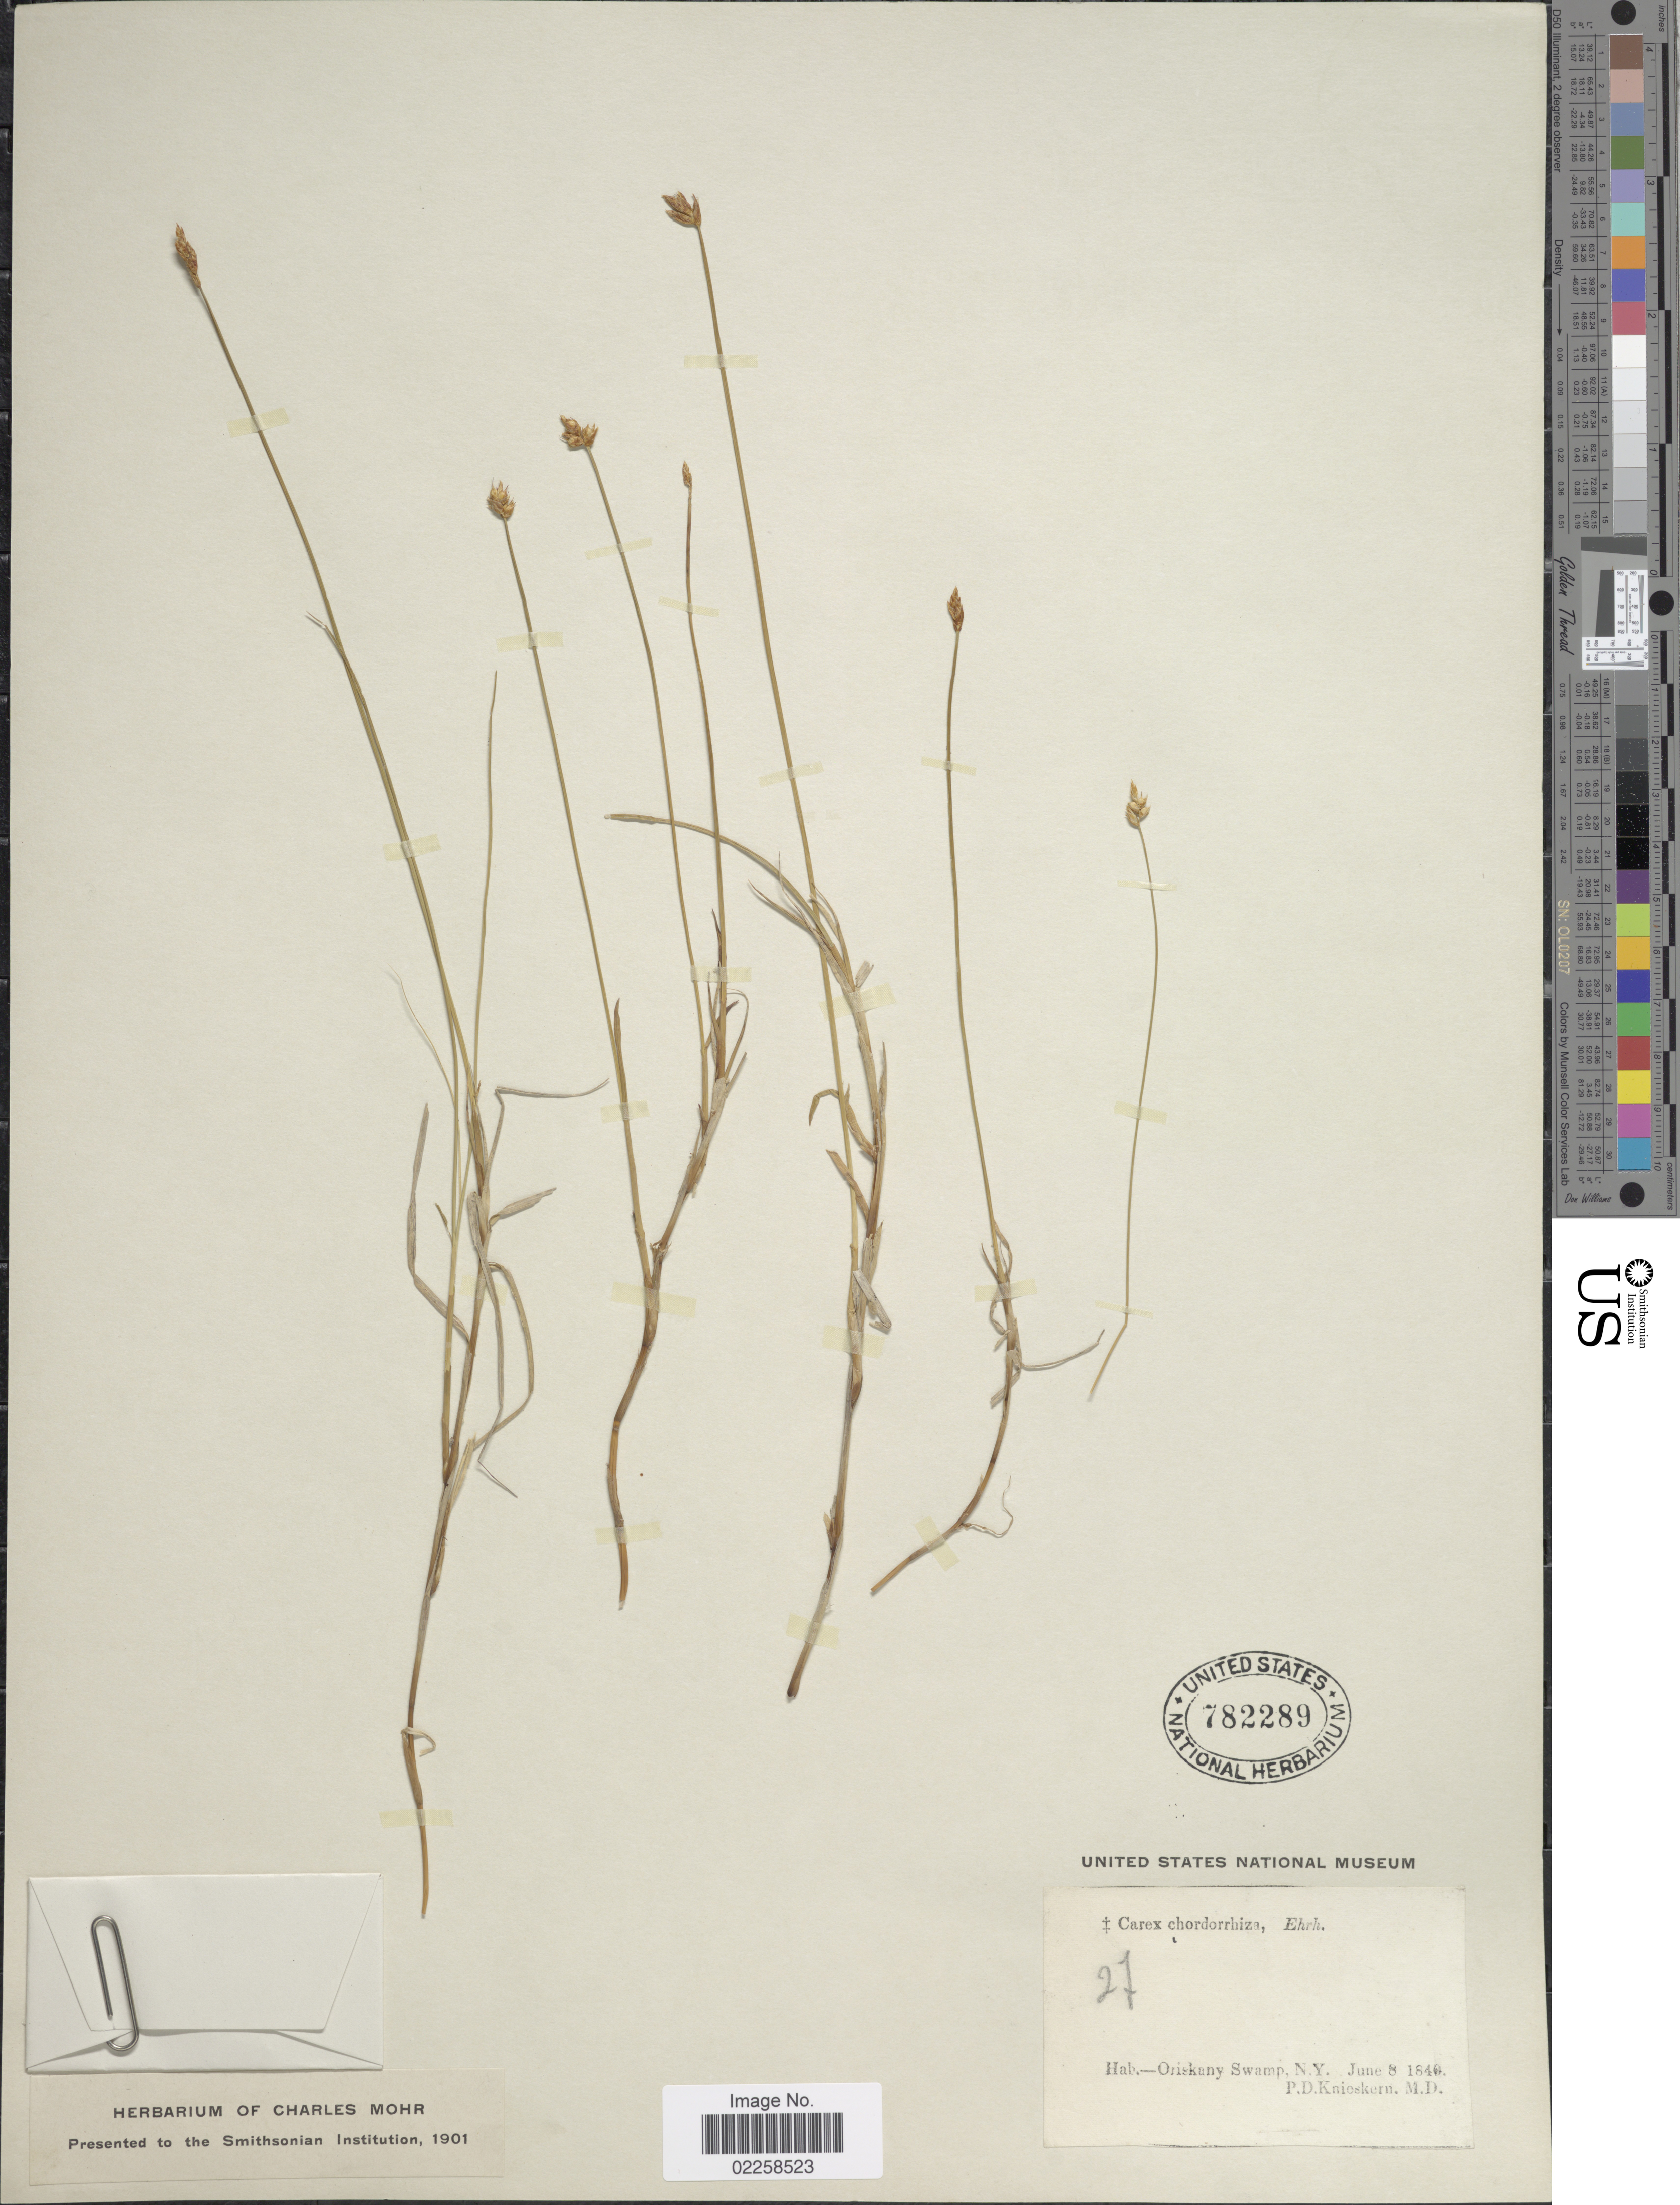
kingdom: Plantae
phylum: Tracheophyta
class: Liliopsida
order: Poales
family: Cyperaceae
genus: Carex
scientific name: Carex chordorrhiza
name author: L. f.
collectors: P. D. Knieskern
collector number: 27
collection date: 1840-06-08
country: United States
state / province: New York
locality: Oriskany Swamp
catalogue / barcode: US 782289